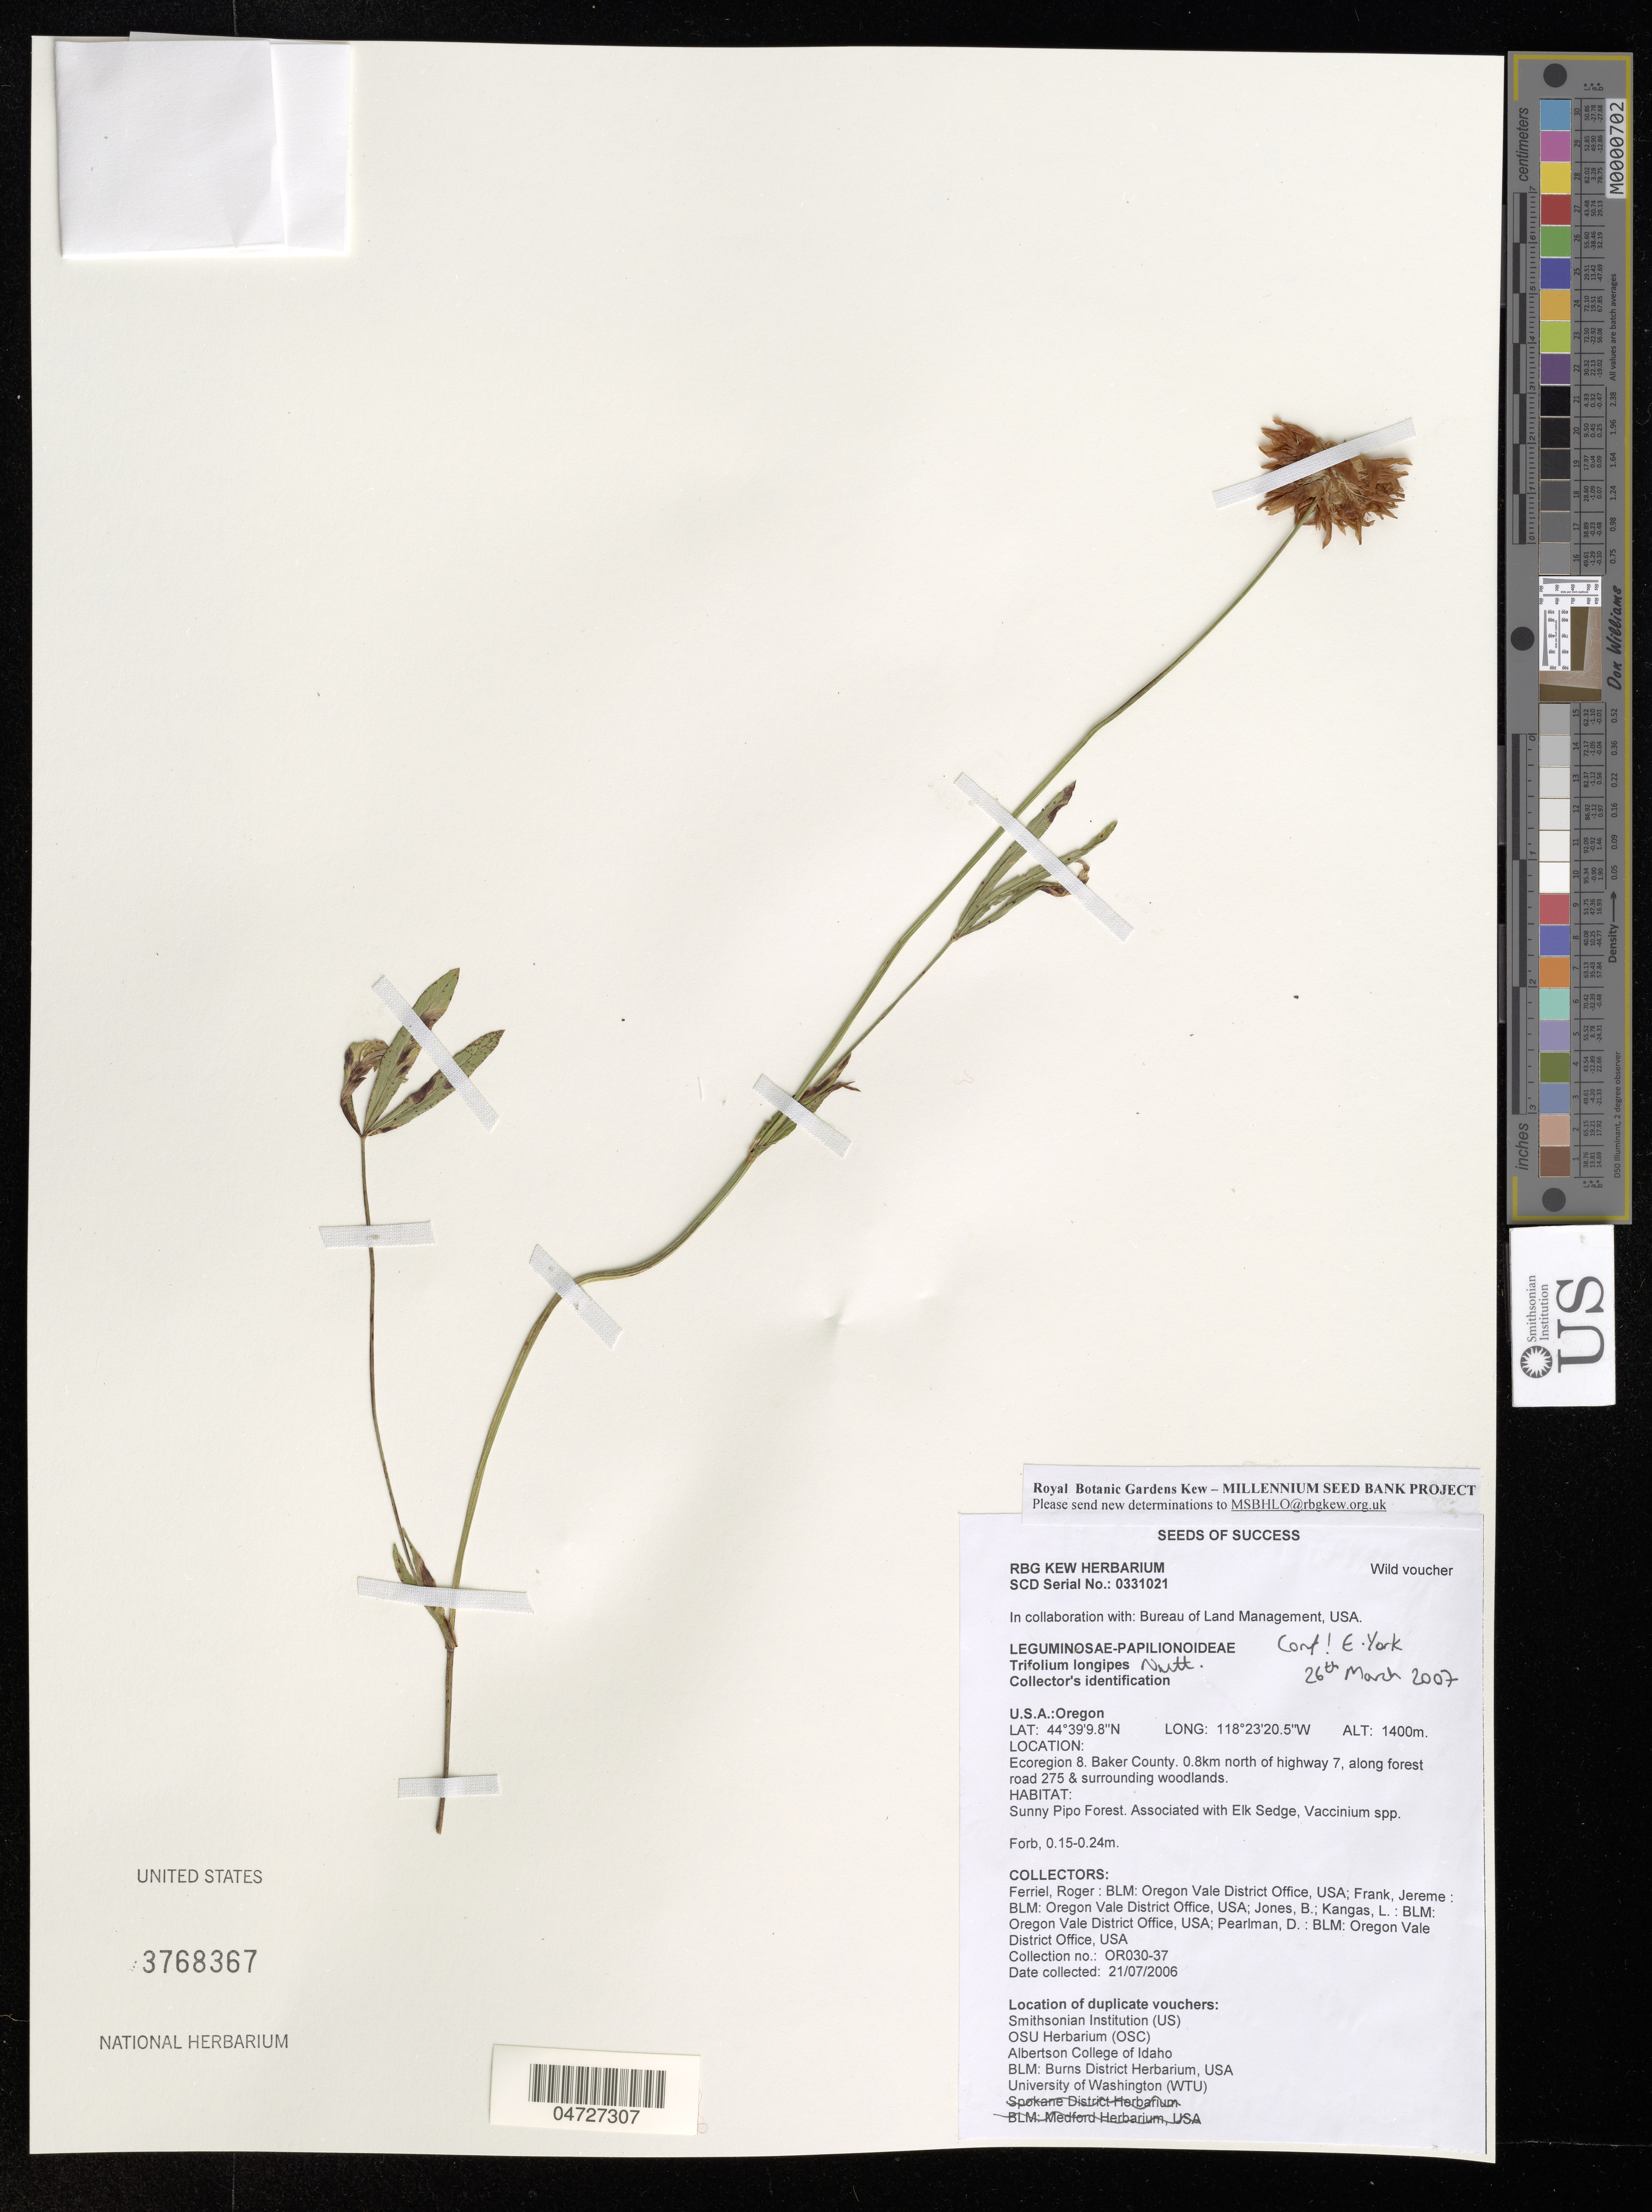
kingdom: Plantae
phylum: Tracheophyta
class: Magnoliopsida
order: Fabales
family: Fabaceae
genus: Trifolium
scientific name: Trifolium longipes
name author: Nutt.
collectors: R. Ferriel, J. Frank, B. Jones, L. Kangas & D. Pearlman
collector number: OR030-37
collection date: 2006-07-21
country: United States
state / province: Oregon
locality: Ecoregion 8. Baker County. 0.8km north of highway 7, along forest road 275 & surrounding woodlands.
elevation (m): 1400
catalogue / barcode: US 3768367